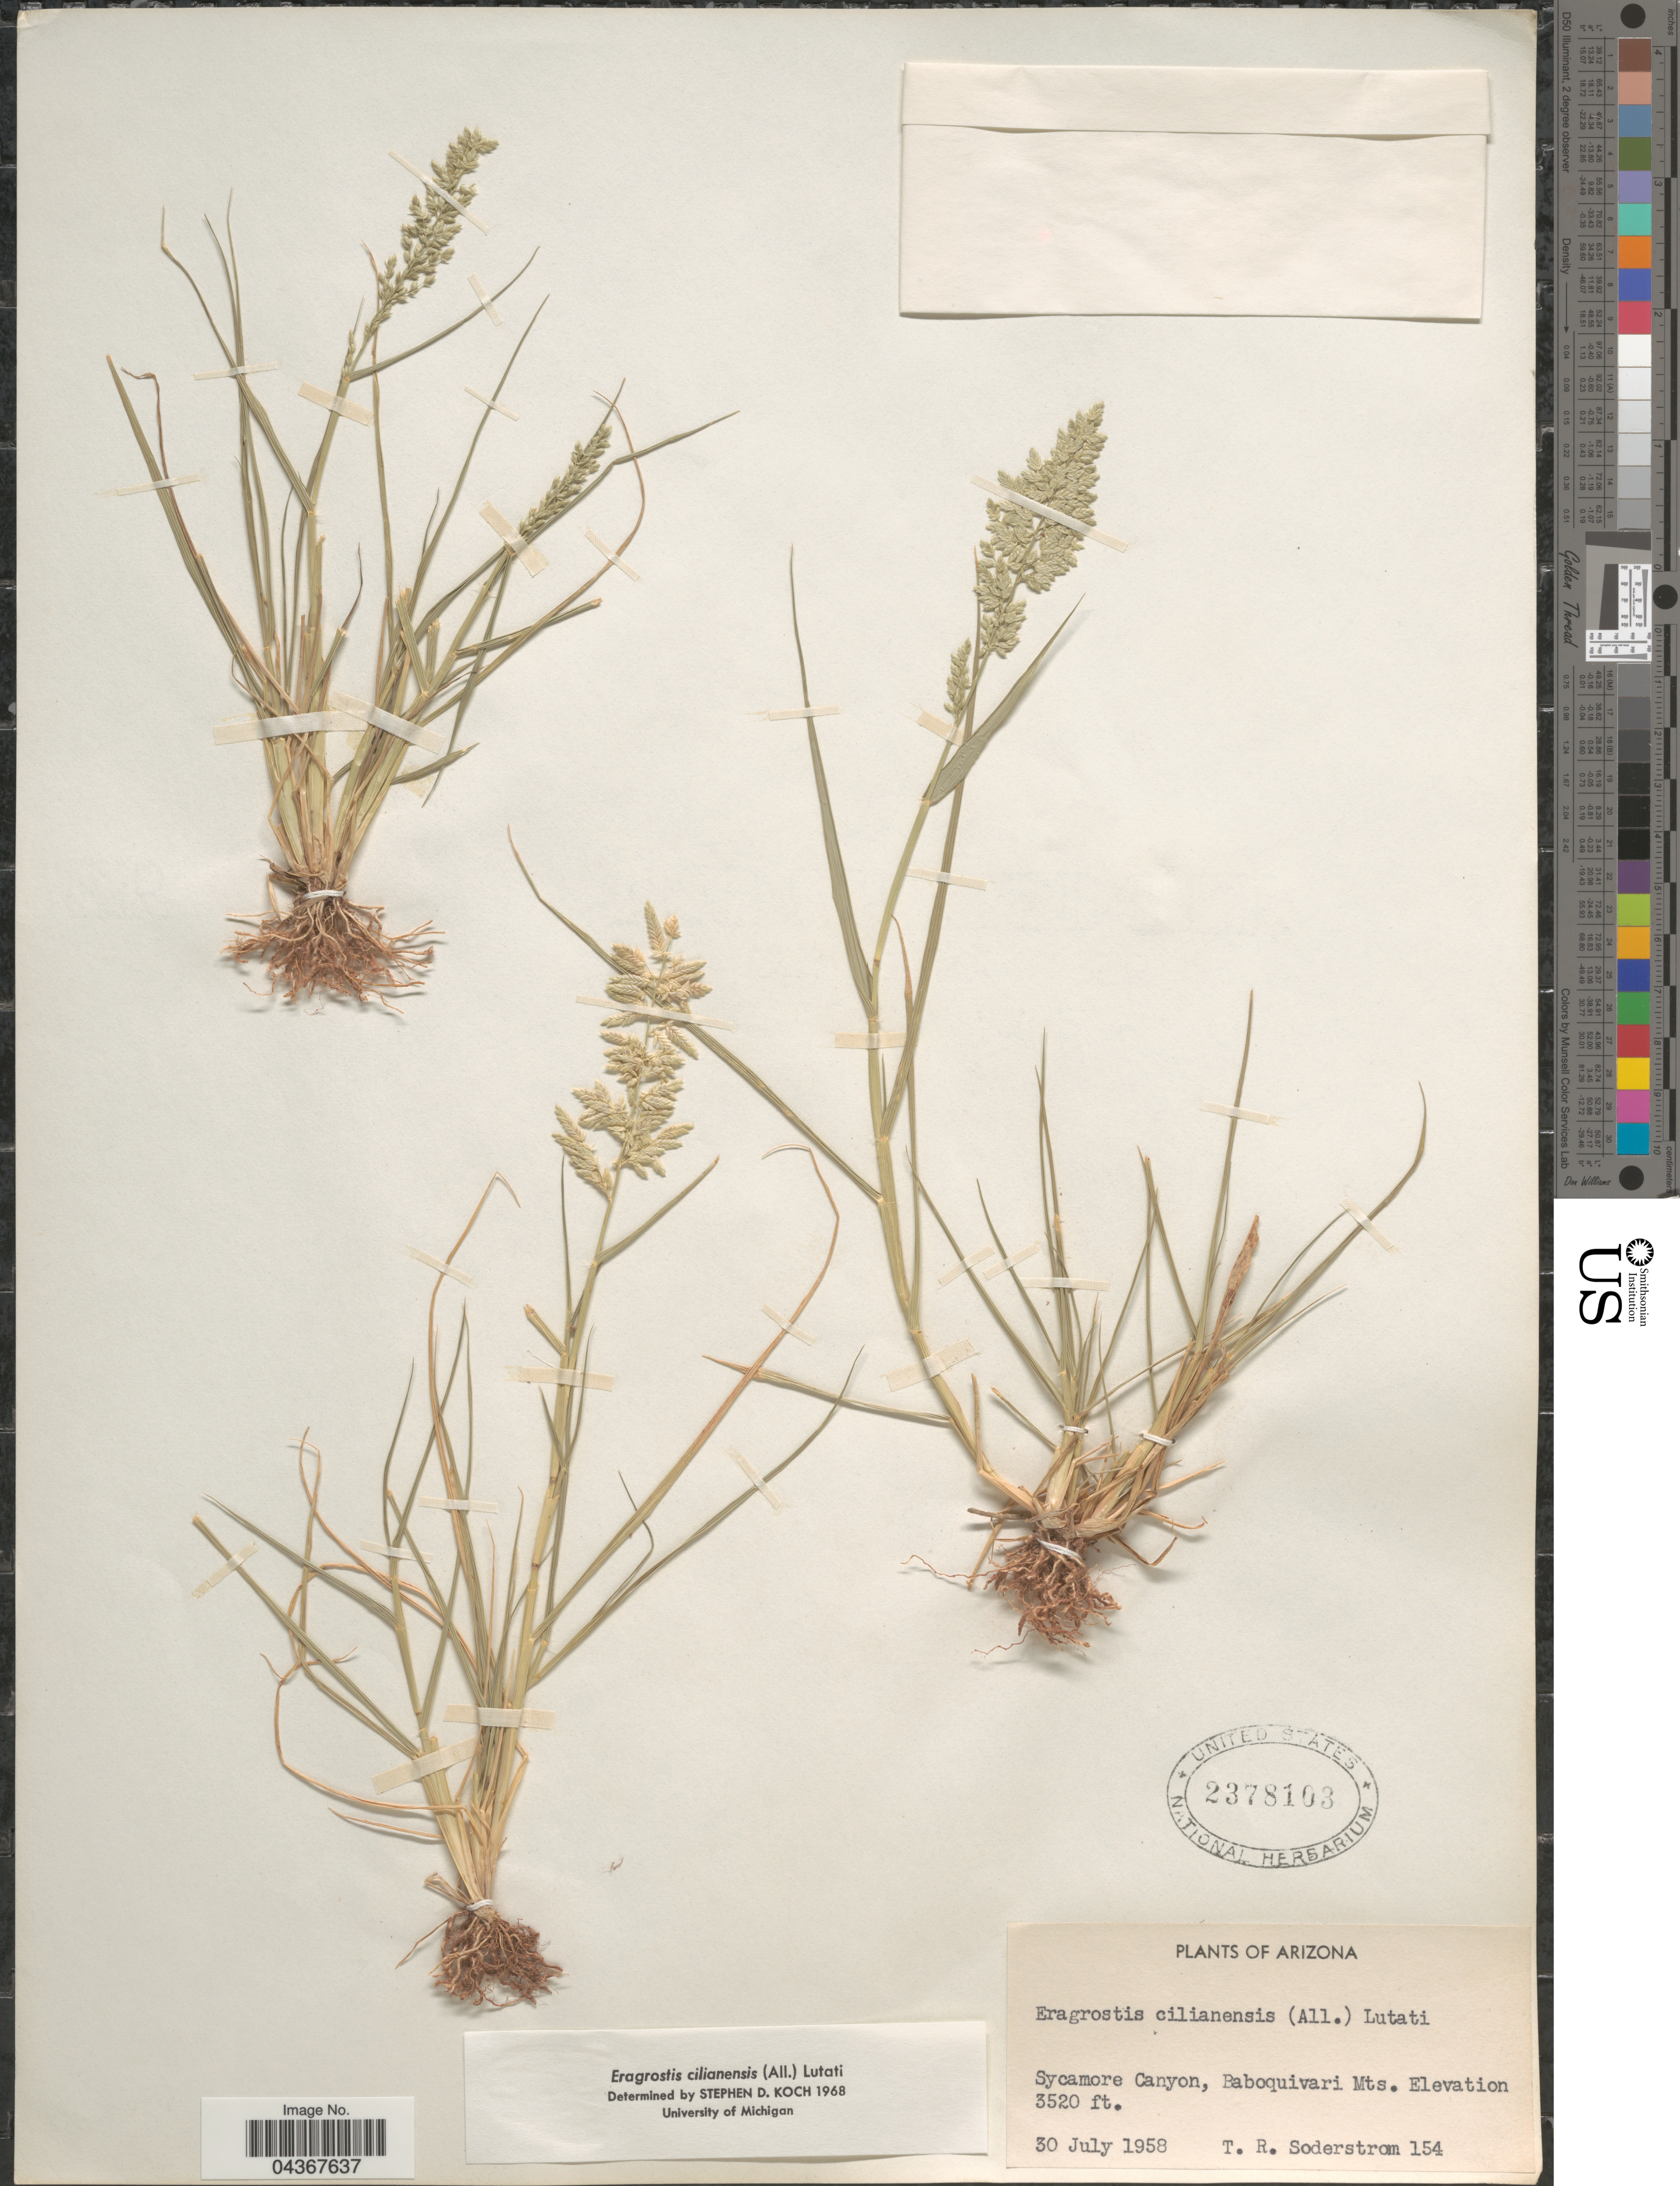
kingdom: Plantae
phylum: Tracheophyta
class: Liliopsida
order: Poales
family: Poaceae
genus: Eragrostis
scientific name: Eragrostis cilianensis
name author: (Bellardi) Vignolo ex Janch.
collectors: T. R. Soderstrom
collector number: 154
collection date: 1958-07-30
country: United States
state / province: Arizona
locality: Sycamore Canyon, Baboquivari Mts.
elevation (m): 1073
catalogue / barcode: US 2378103